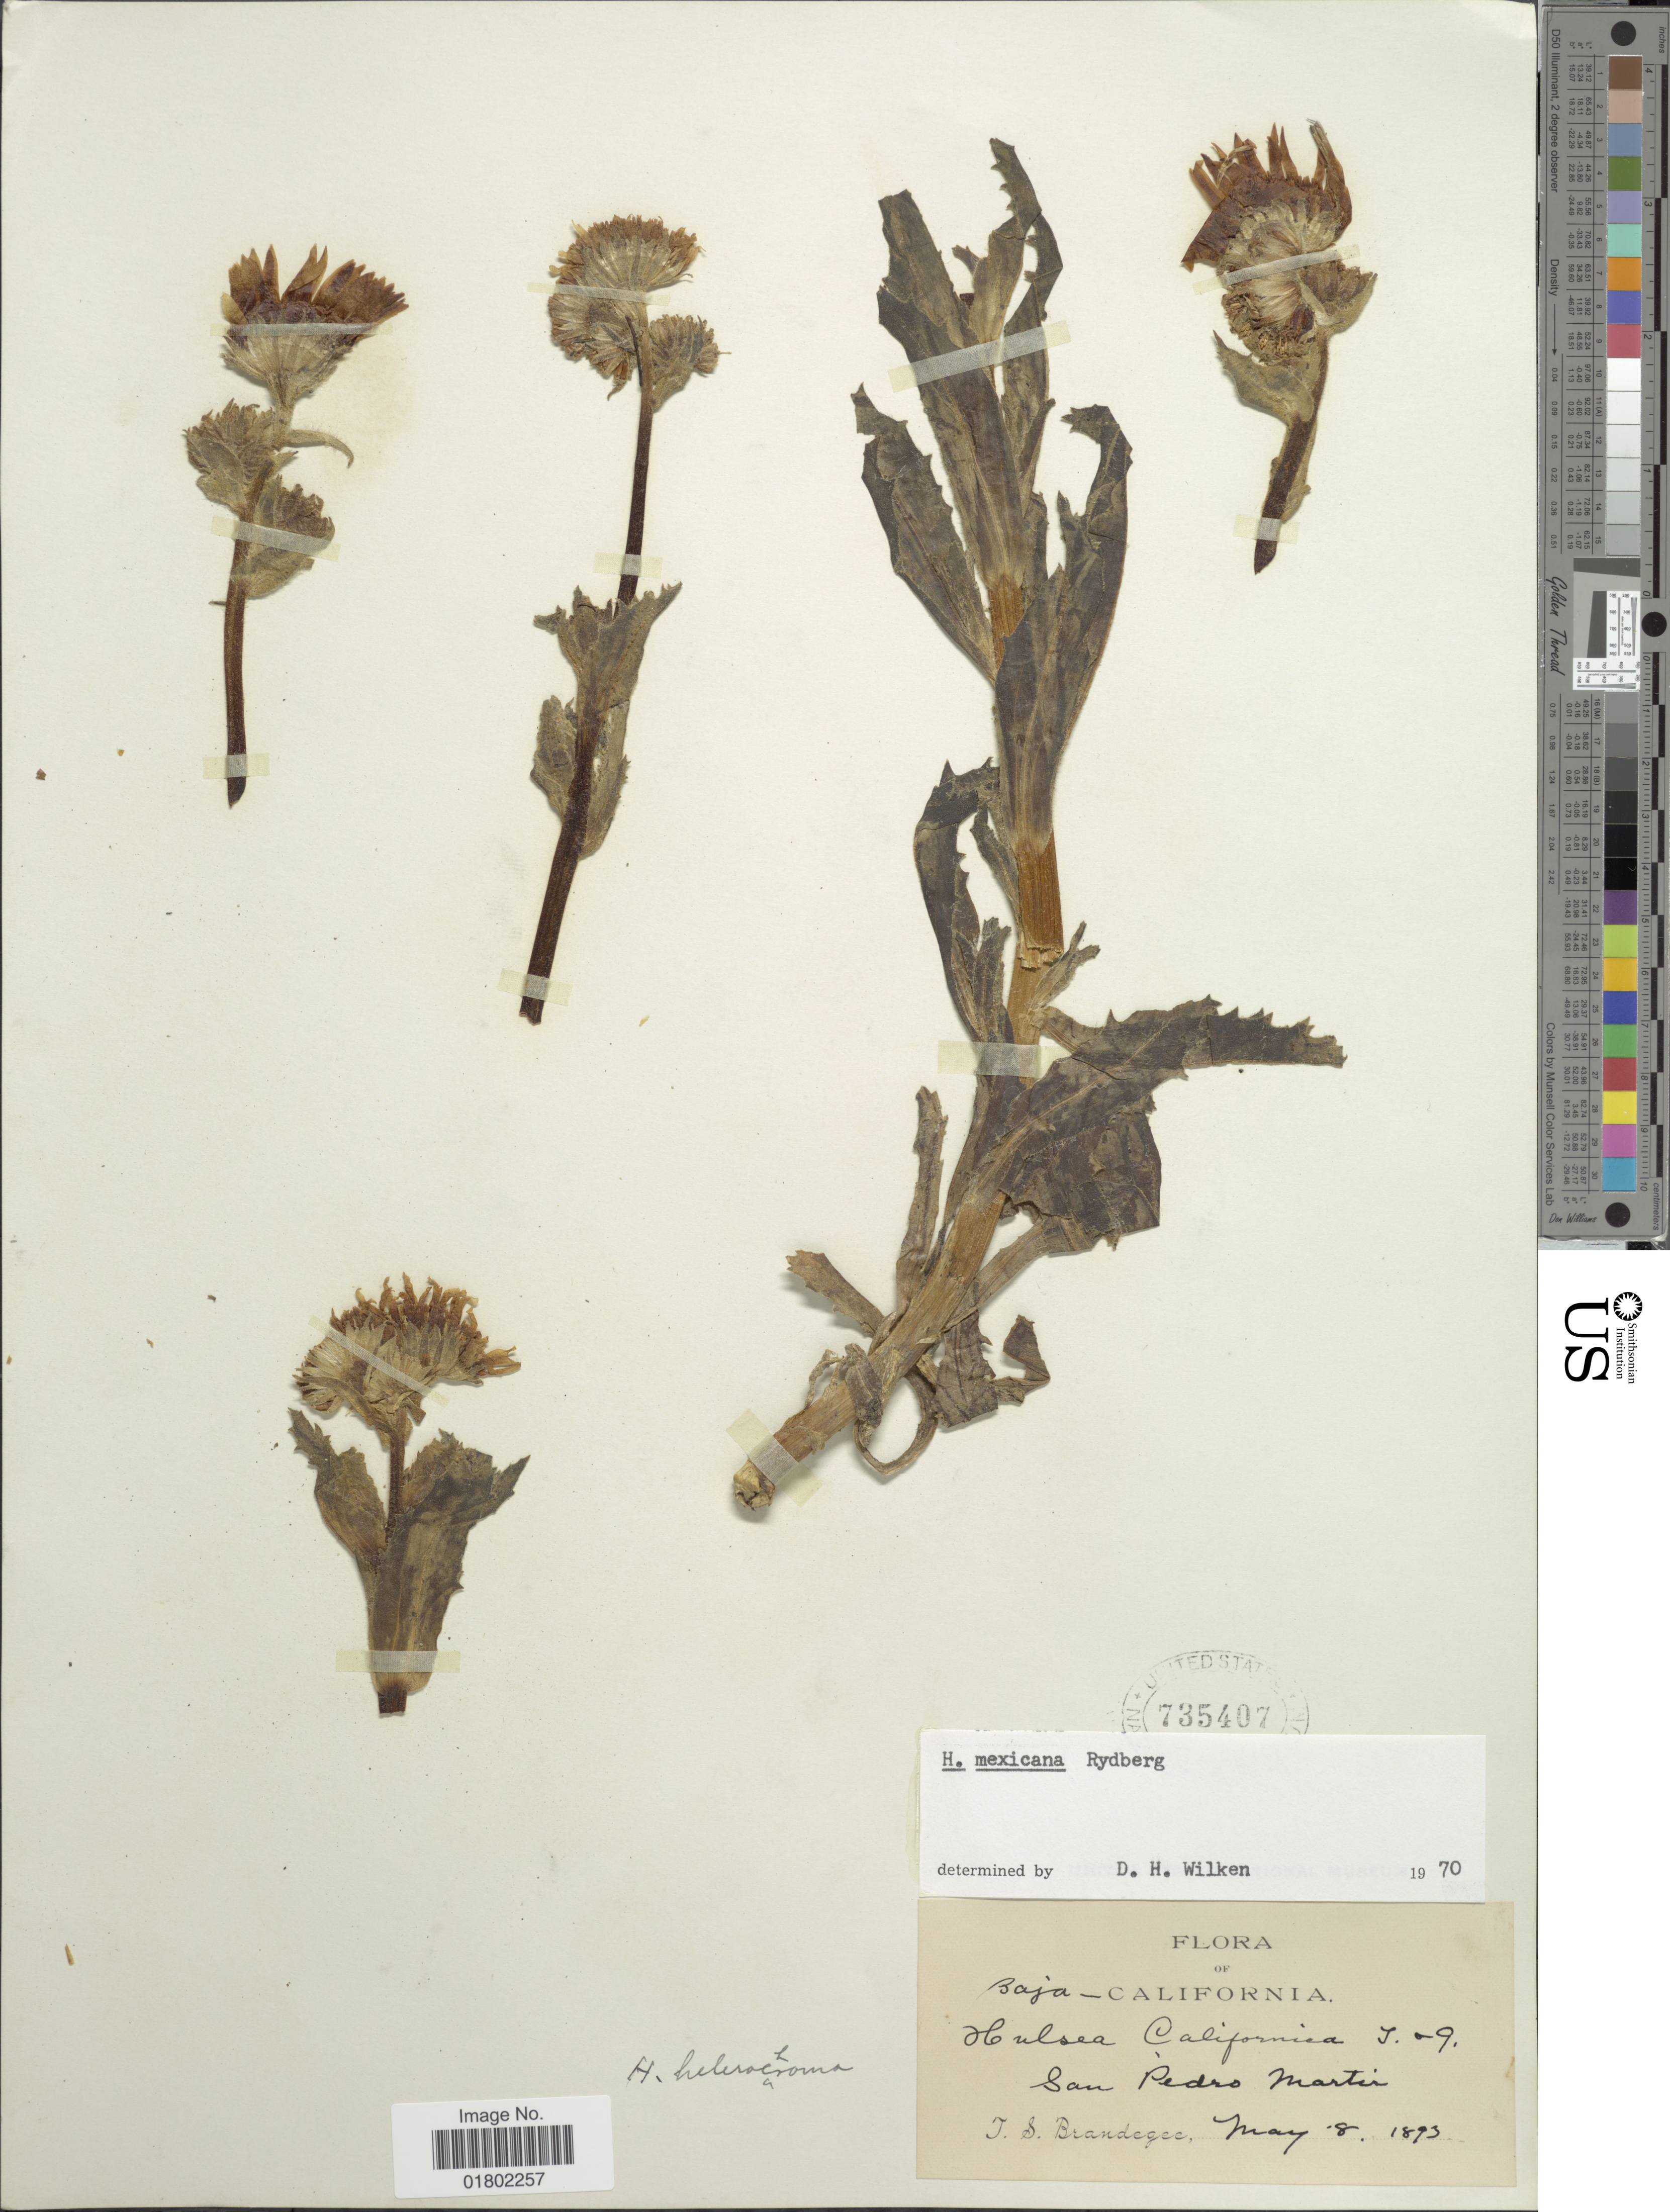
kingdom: Plantae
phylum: Tracheophyta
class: Magnoliopsida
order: Asterales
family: Asteraceae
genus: Hulsea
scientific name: Hulsea mexicana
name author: Rydb.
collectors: T. S. Brandegee (herbarium)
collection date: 1893-05-08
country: Mexico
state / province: Baja California Norte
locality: San Pedro Martir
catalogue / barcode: US 735407